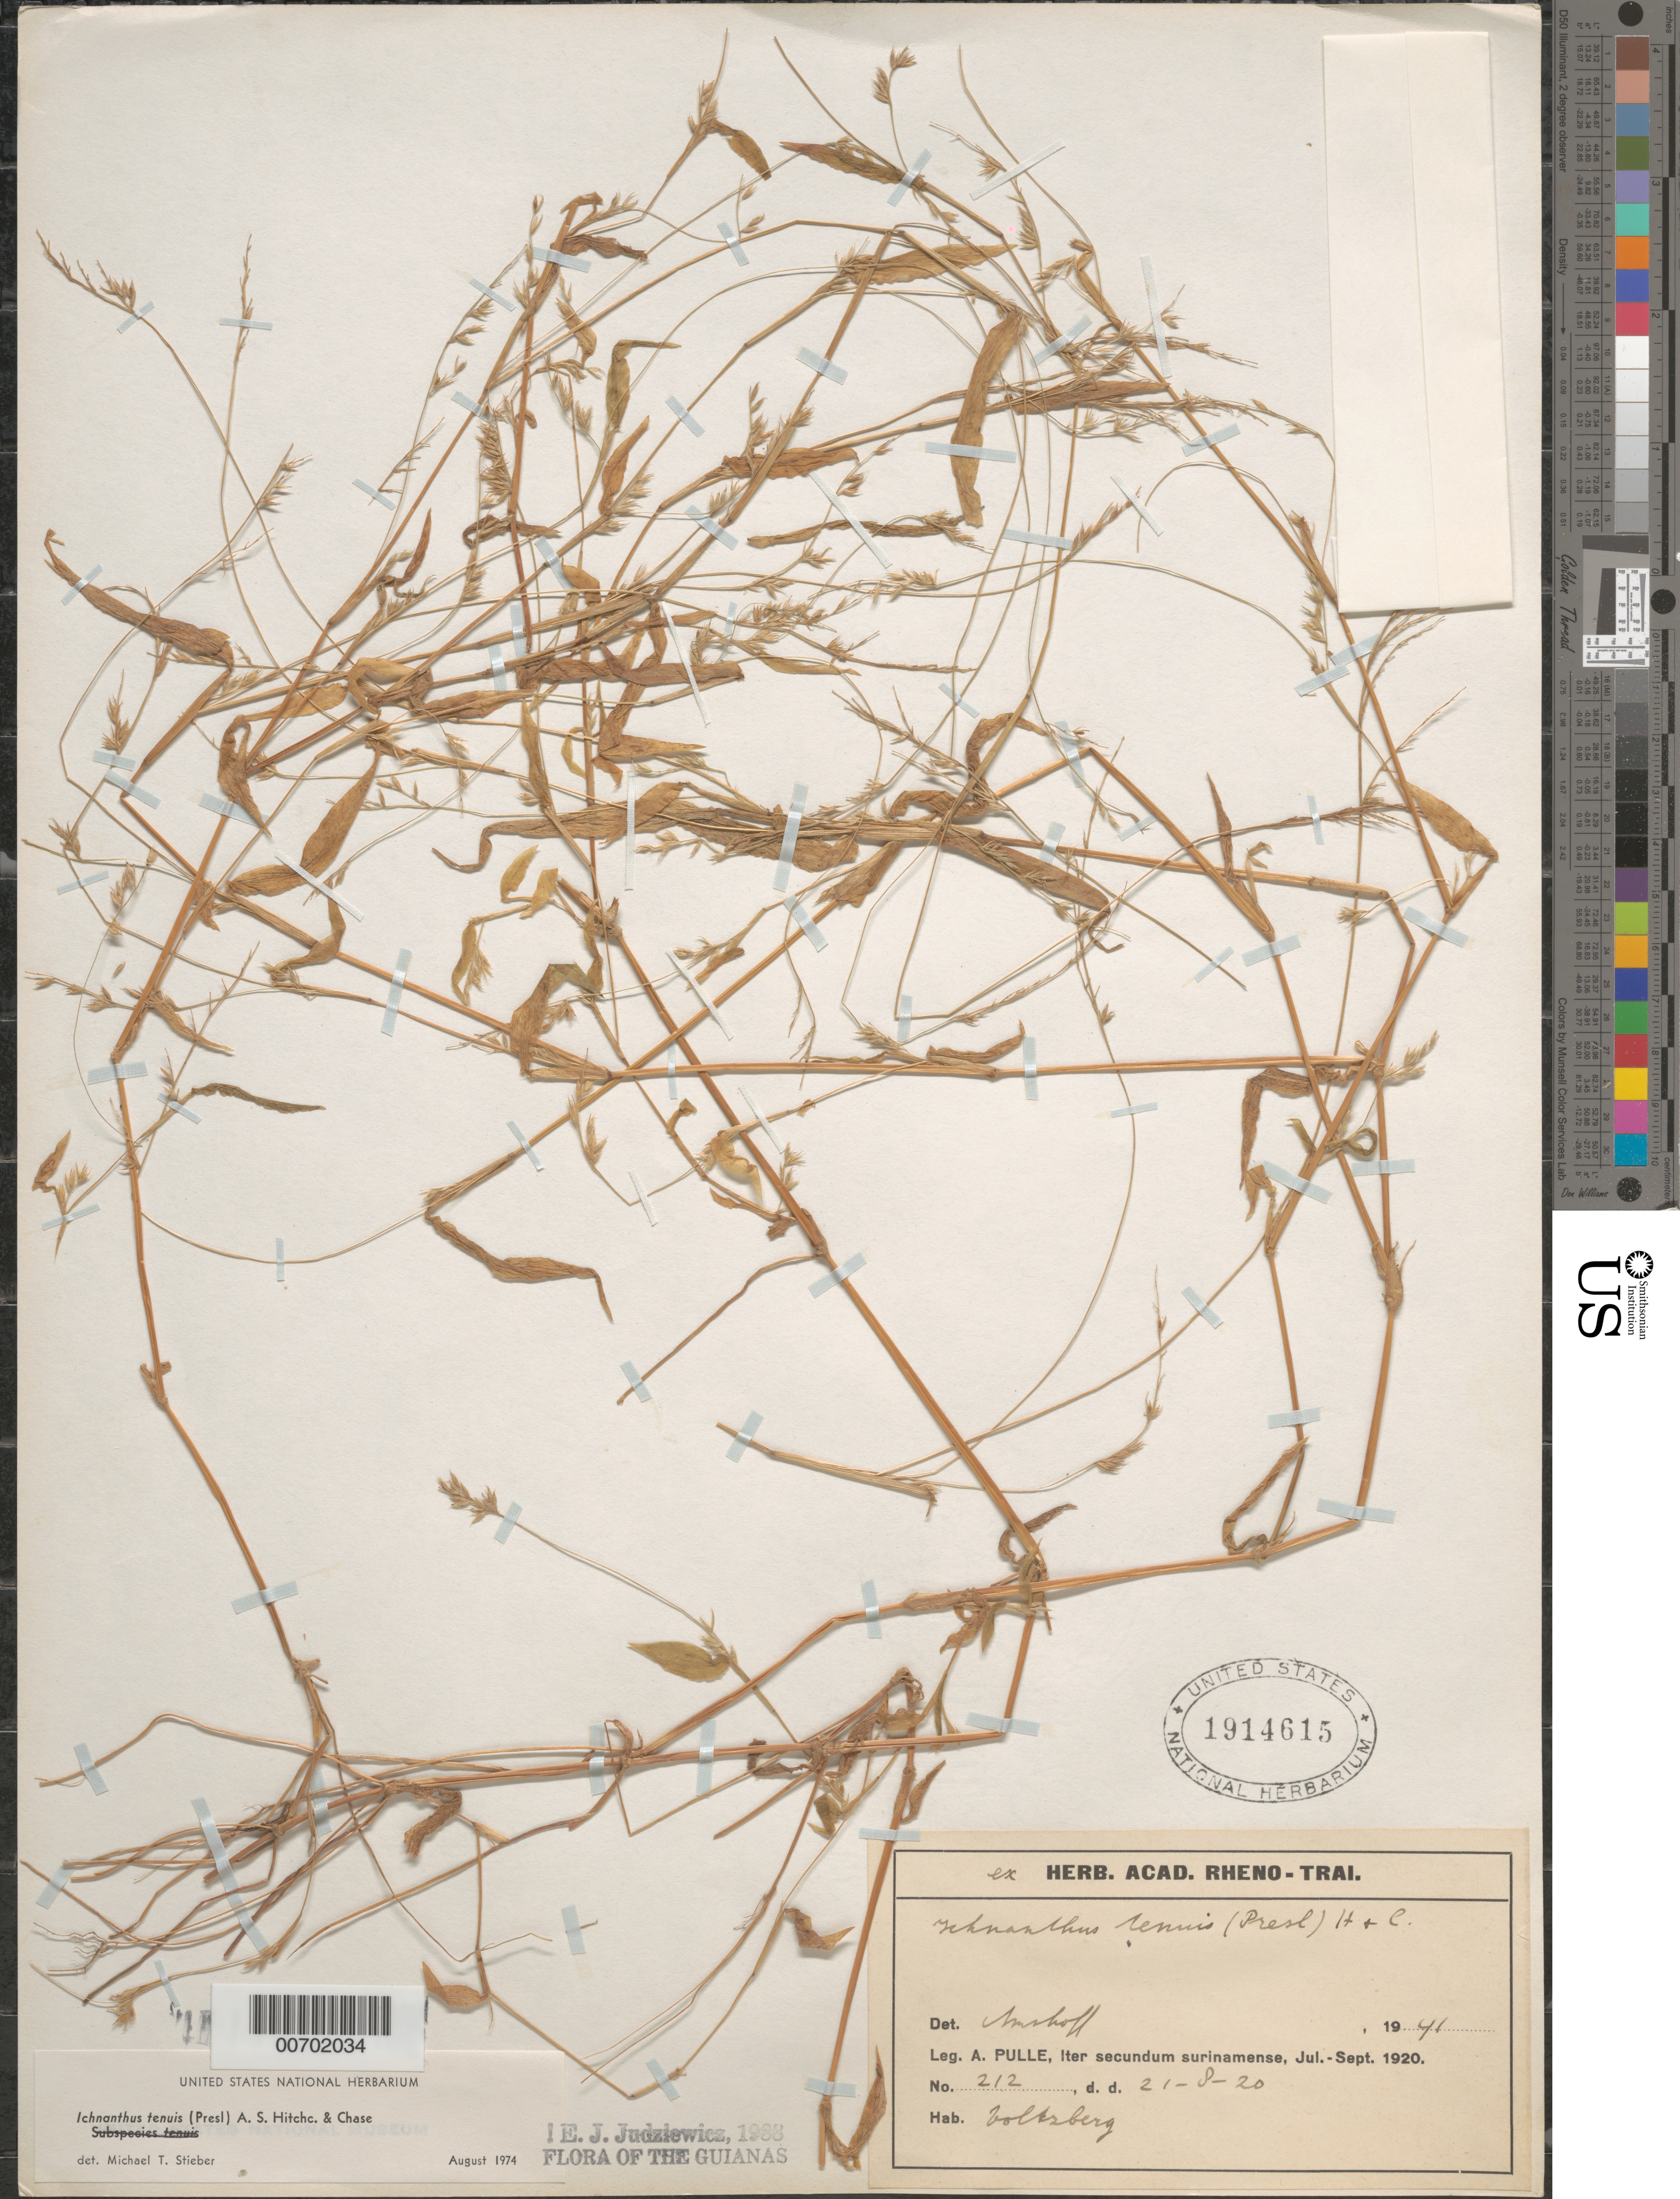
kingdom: Plantae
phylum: Tracheophyta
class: Liliopsida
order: Poales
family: Poaceae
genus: Ichnanthus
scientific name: Ichnanthus tenuis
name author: (J. Presl) Hitchc. & Chase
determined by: Stieber, M. T.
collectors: A. A. Pulle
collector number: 212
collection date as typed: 21-Aug-20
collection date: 1920-08-21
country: Suriname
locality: Voltzberg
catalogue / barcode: US 1914615